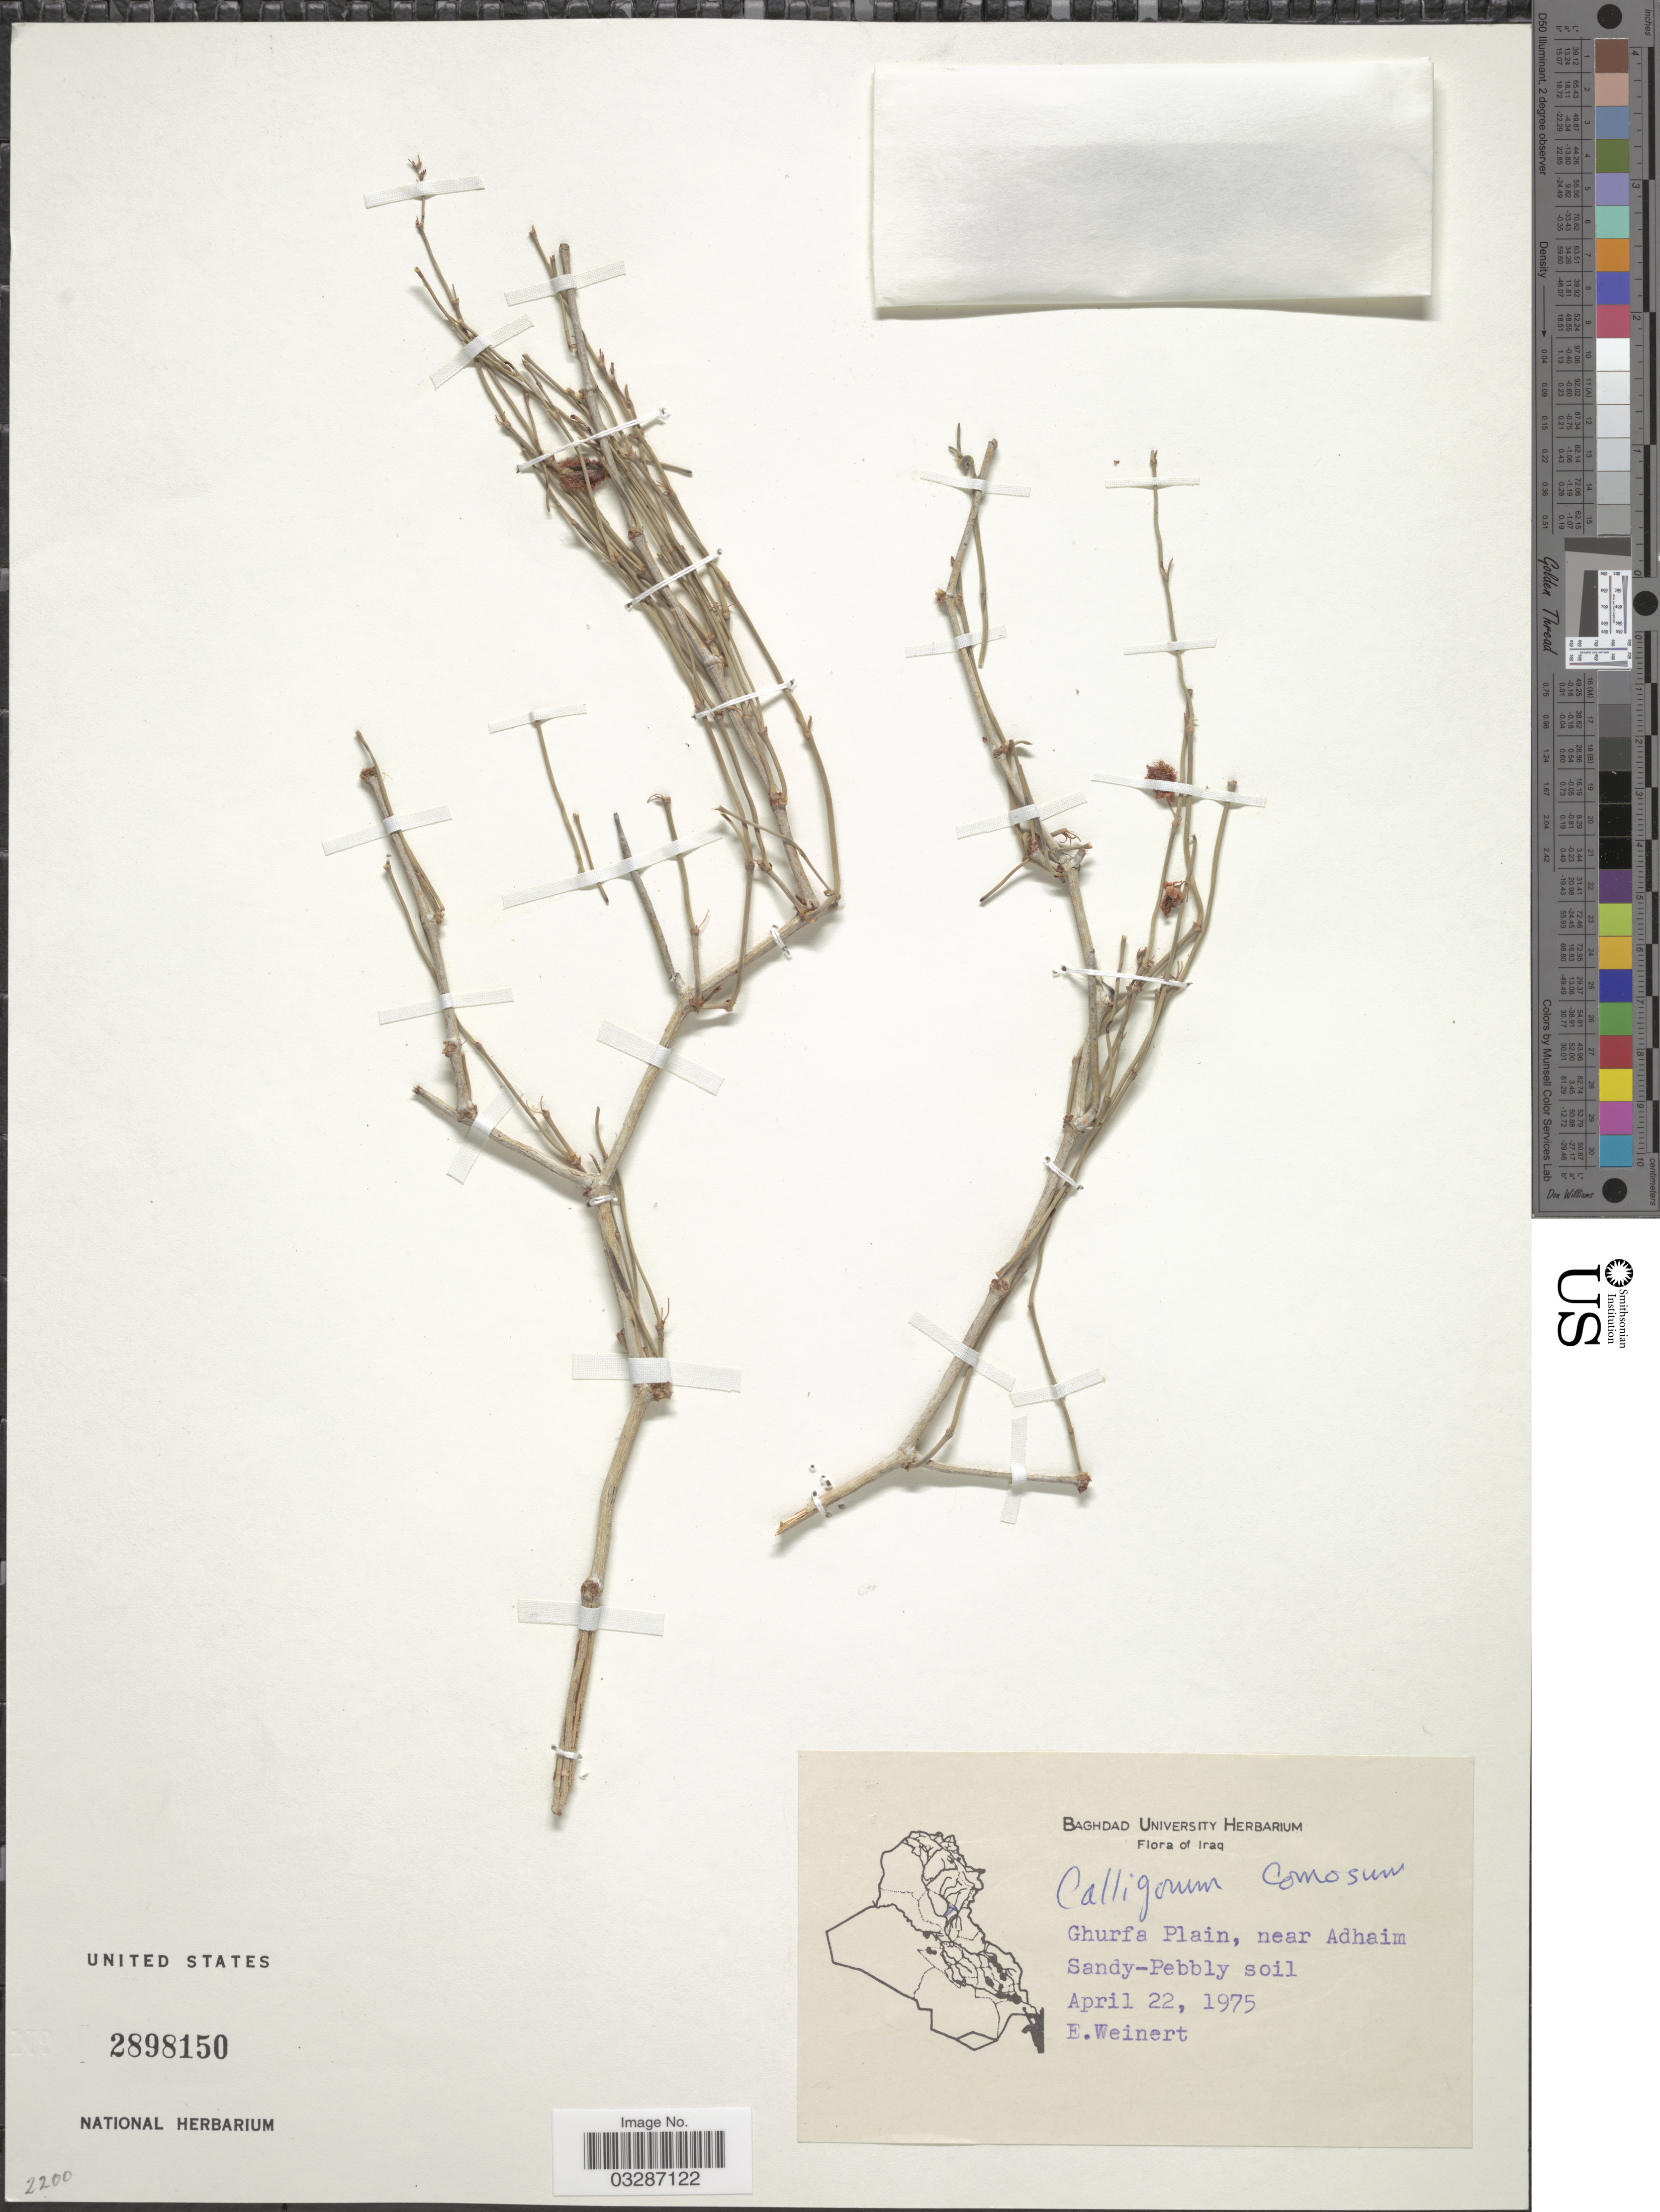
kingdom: Plantae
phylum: Tracheophyta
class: Magnoliopsida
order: Caryophyllales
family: Polygonaceae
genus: Calligonum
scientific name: Calligonum comosum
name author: L'Hér.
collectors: E. Weinert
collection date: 1975-04-22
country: Iraq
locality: Ghurfa Plain, near Adhaim.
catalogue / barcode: US 2898150